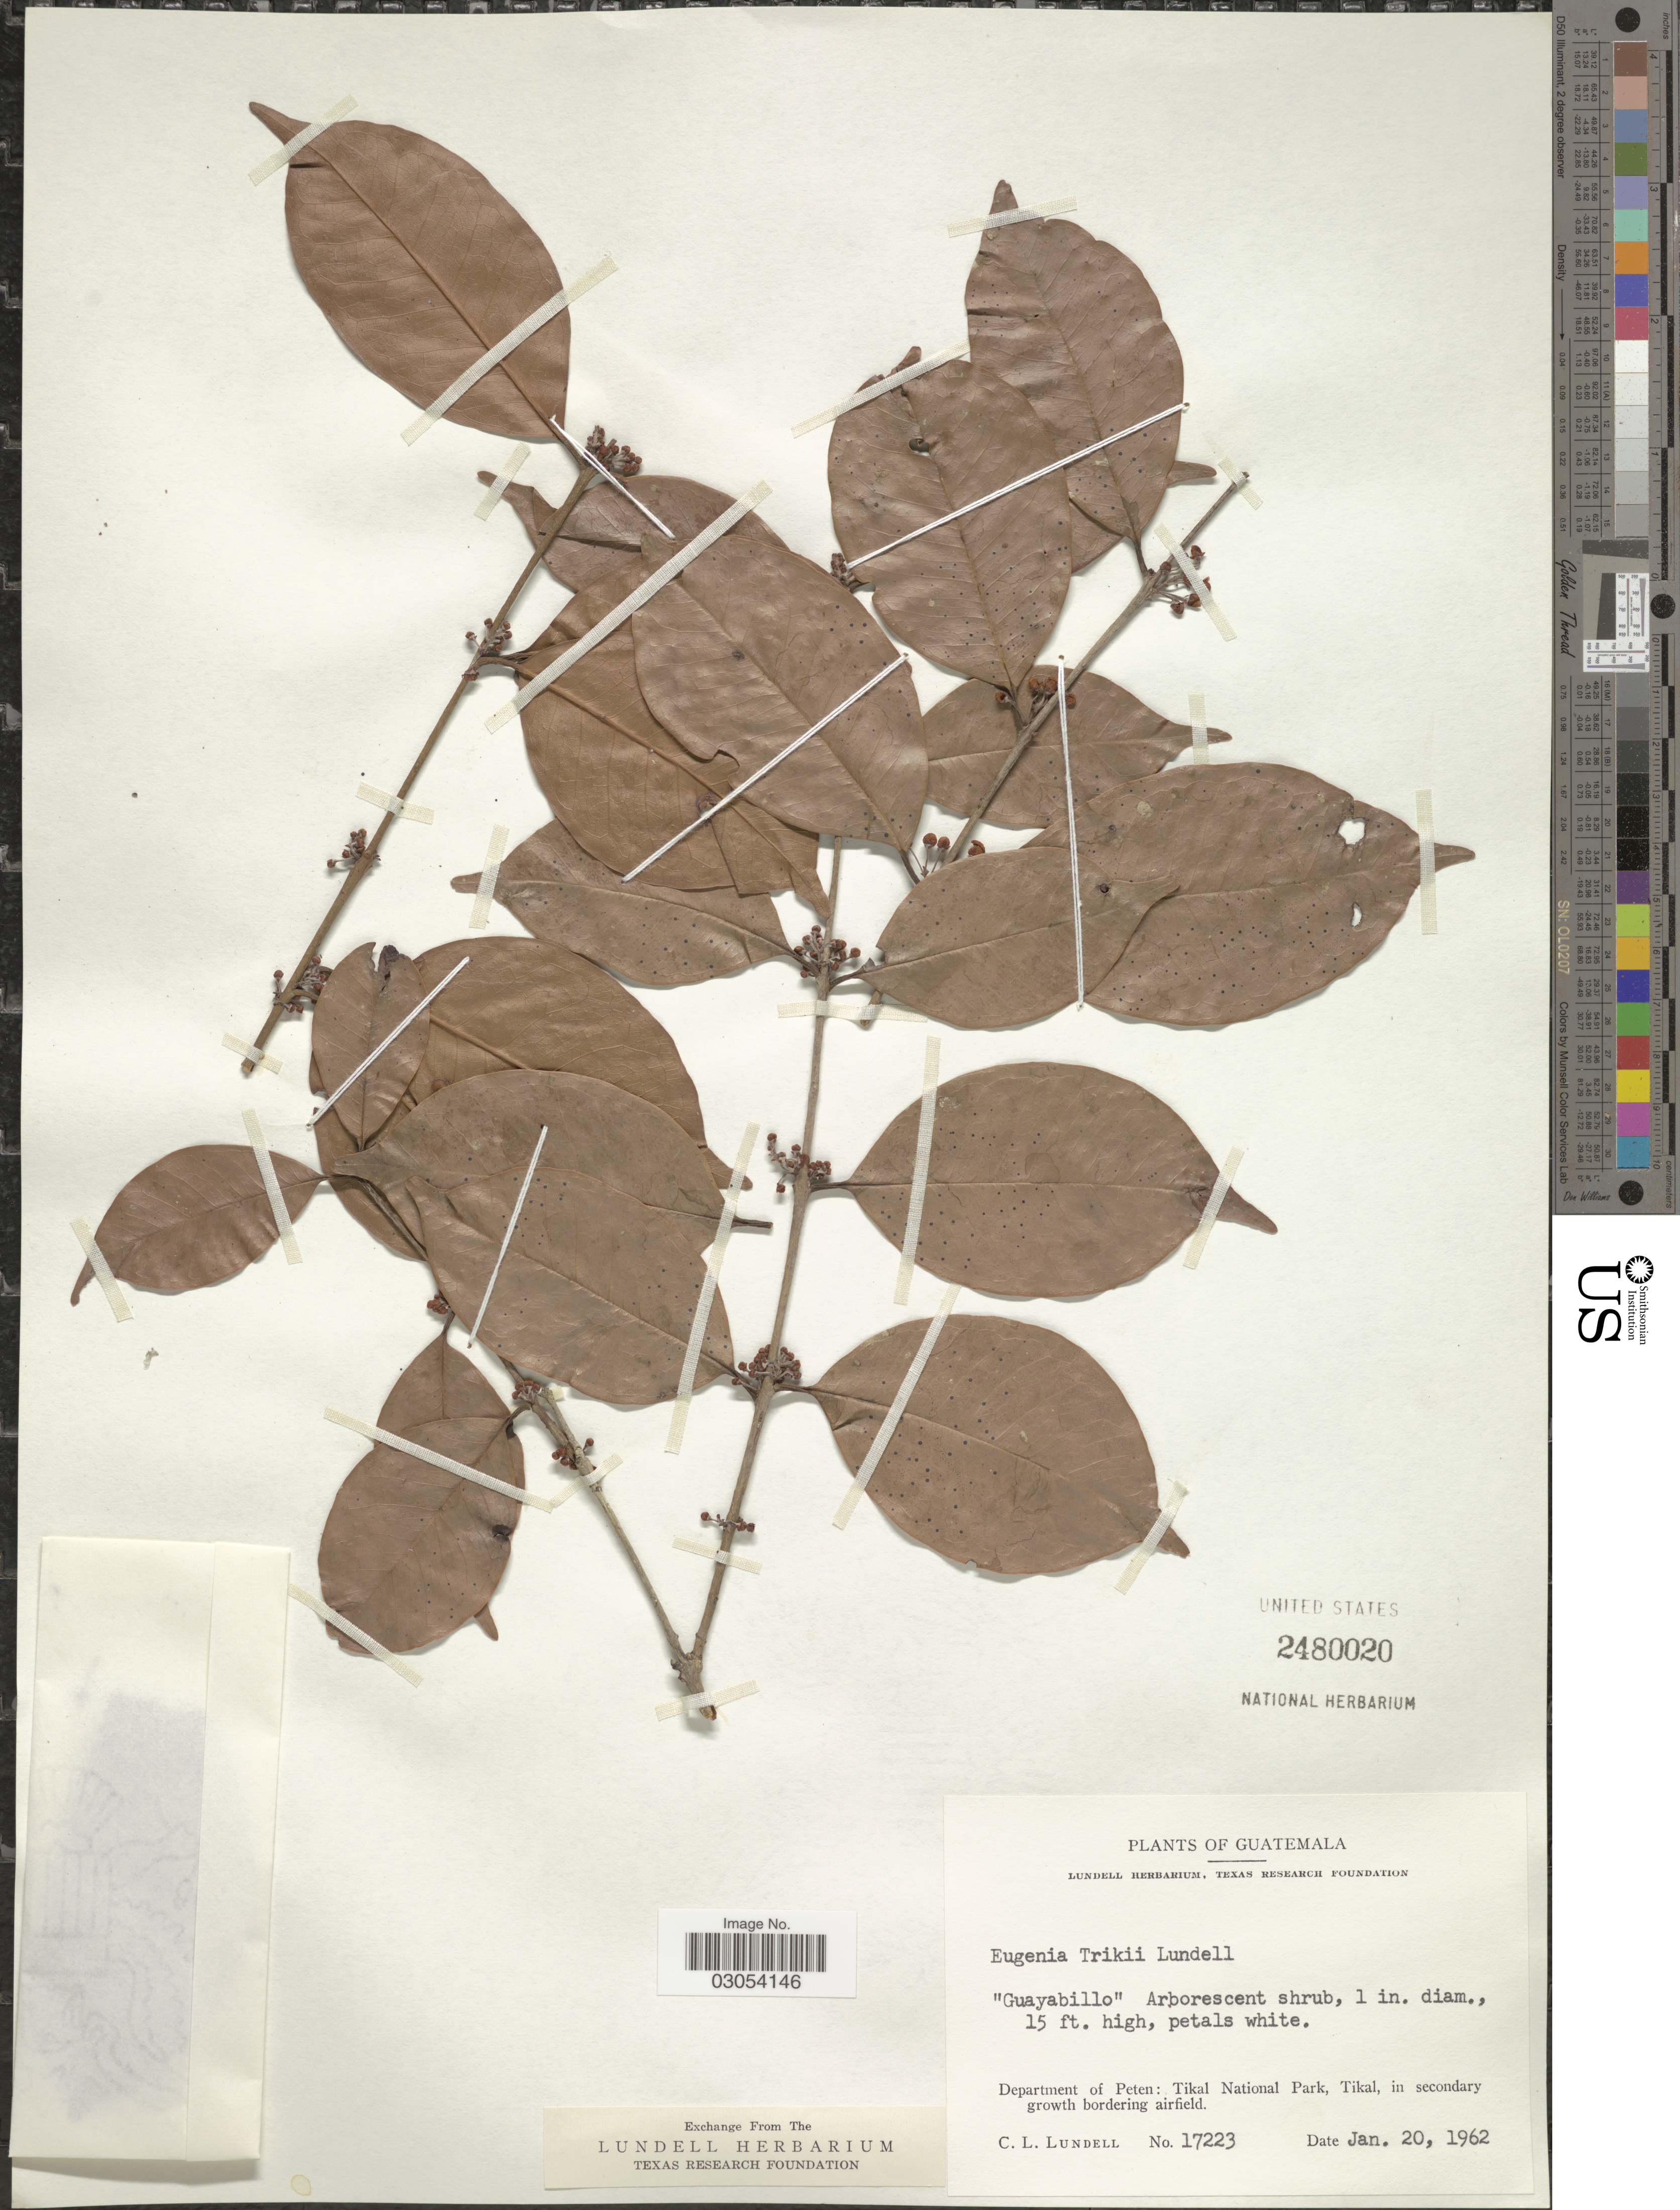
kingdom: Plantae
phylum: Tracheophyta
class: Magnoliopsida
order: Myrtales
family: Myrtaceae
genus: Eugenia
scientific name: Eugenia trikii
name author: Lundell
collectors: C. L. Lundell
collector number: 17223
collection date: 1962-01-20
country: Guatemala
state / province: El Petén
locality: Department of Peten: Tikal National Park, Tikal, in secondary growth bordering airfield.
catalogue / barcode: US 2480020